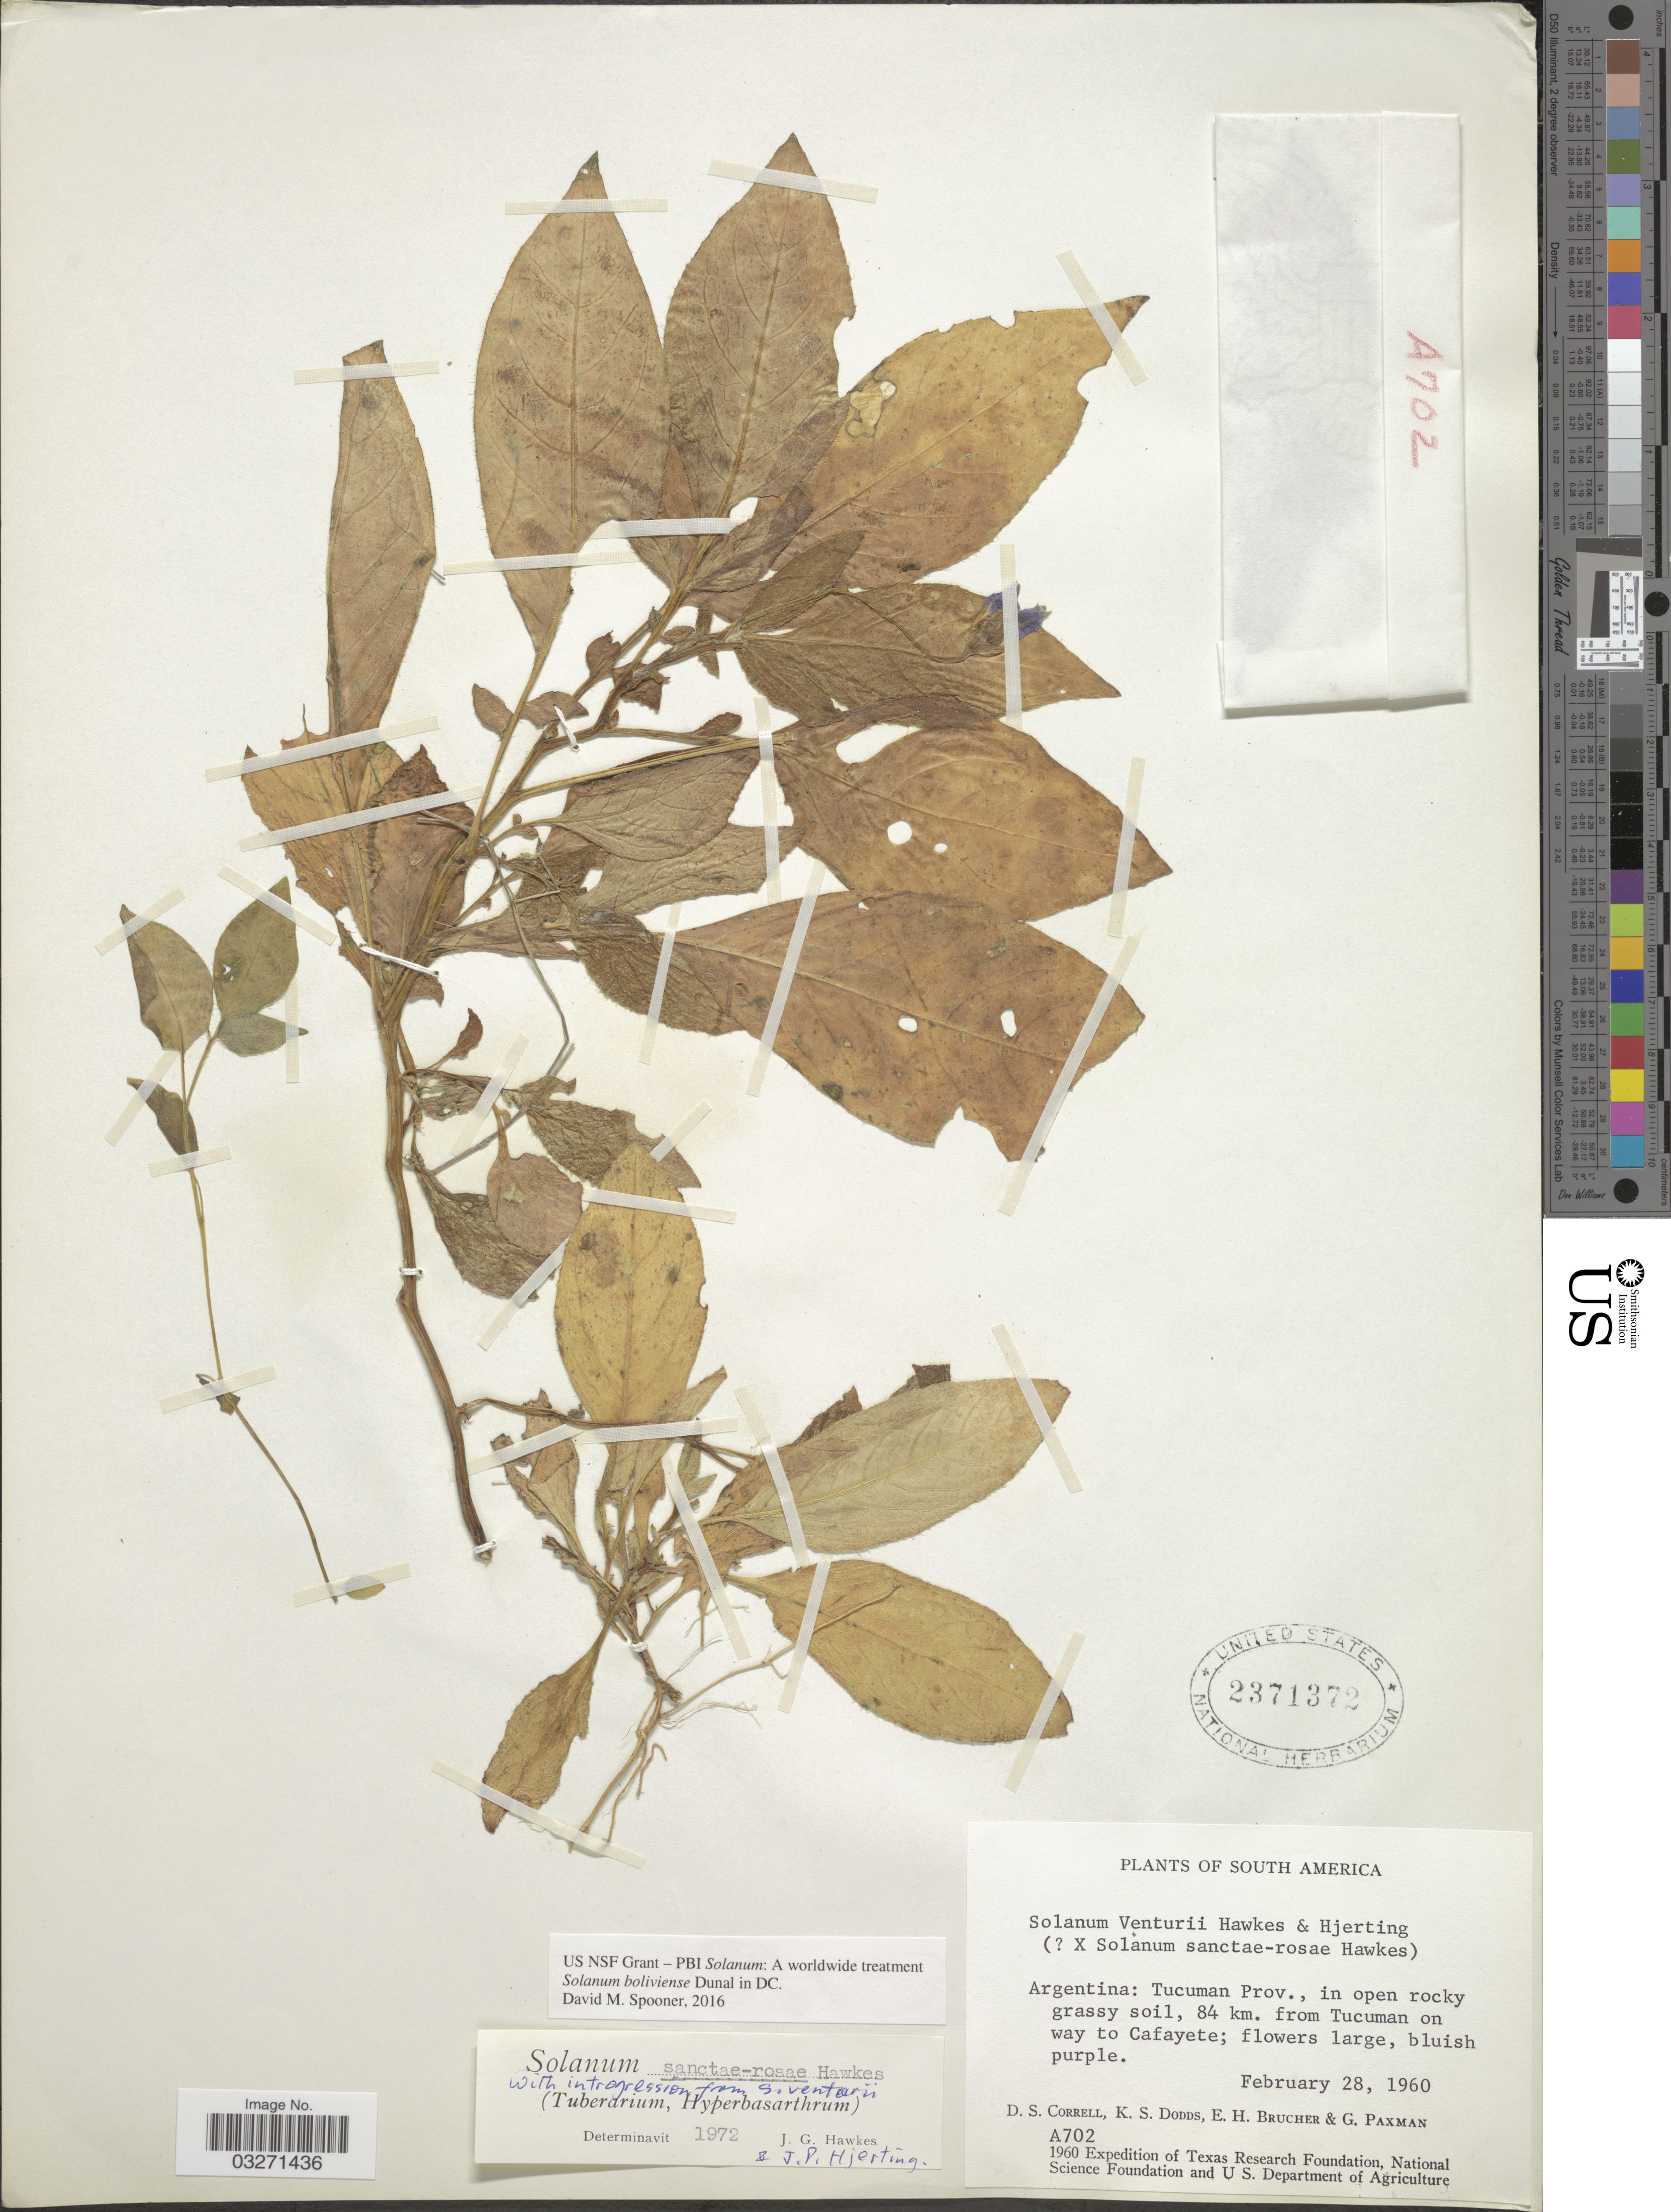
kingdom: Plantae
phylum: Tracheophyta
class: Magnoliopsida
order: Solanales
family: Solanaceae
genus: Solanum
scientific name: Solanum boliviense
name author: Dunal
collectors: D. S. Correll, K. Dodds, E. Brucher & G. Paxman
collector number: A702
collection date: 1960-02-28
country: Argentina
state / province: Tucuman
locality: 84 km. from Tucuman on way to Cafayete.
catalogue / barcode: US 2371372